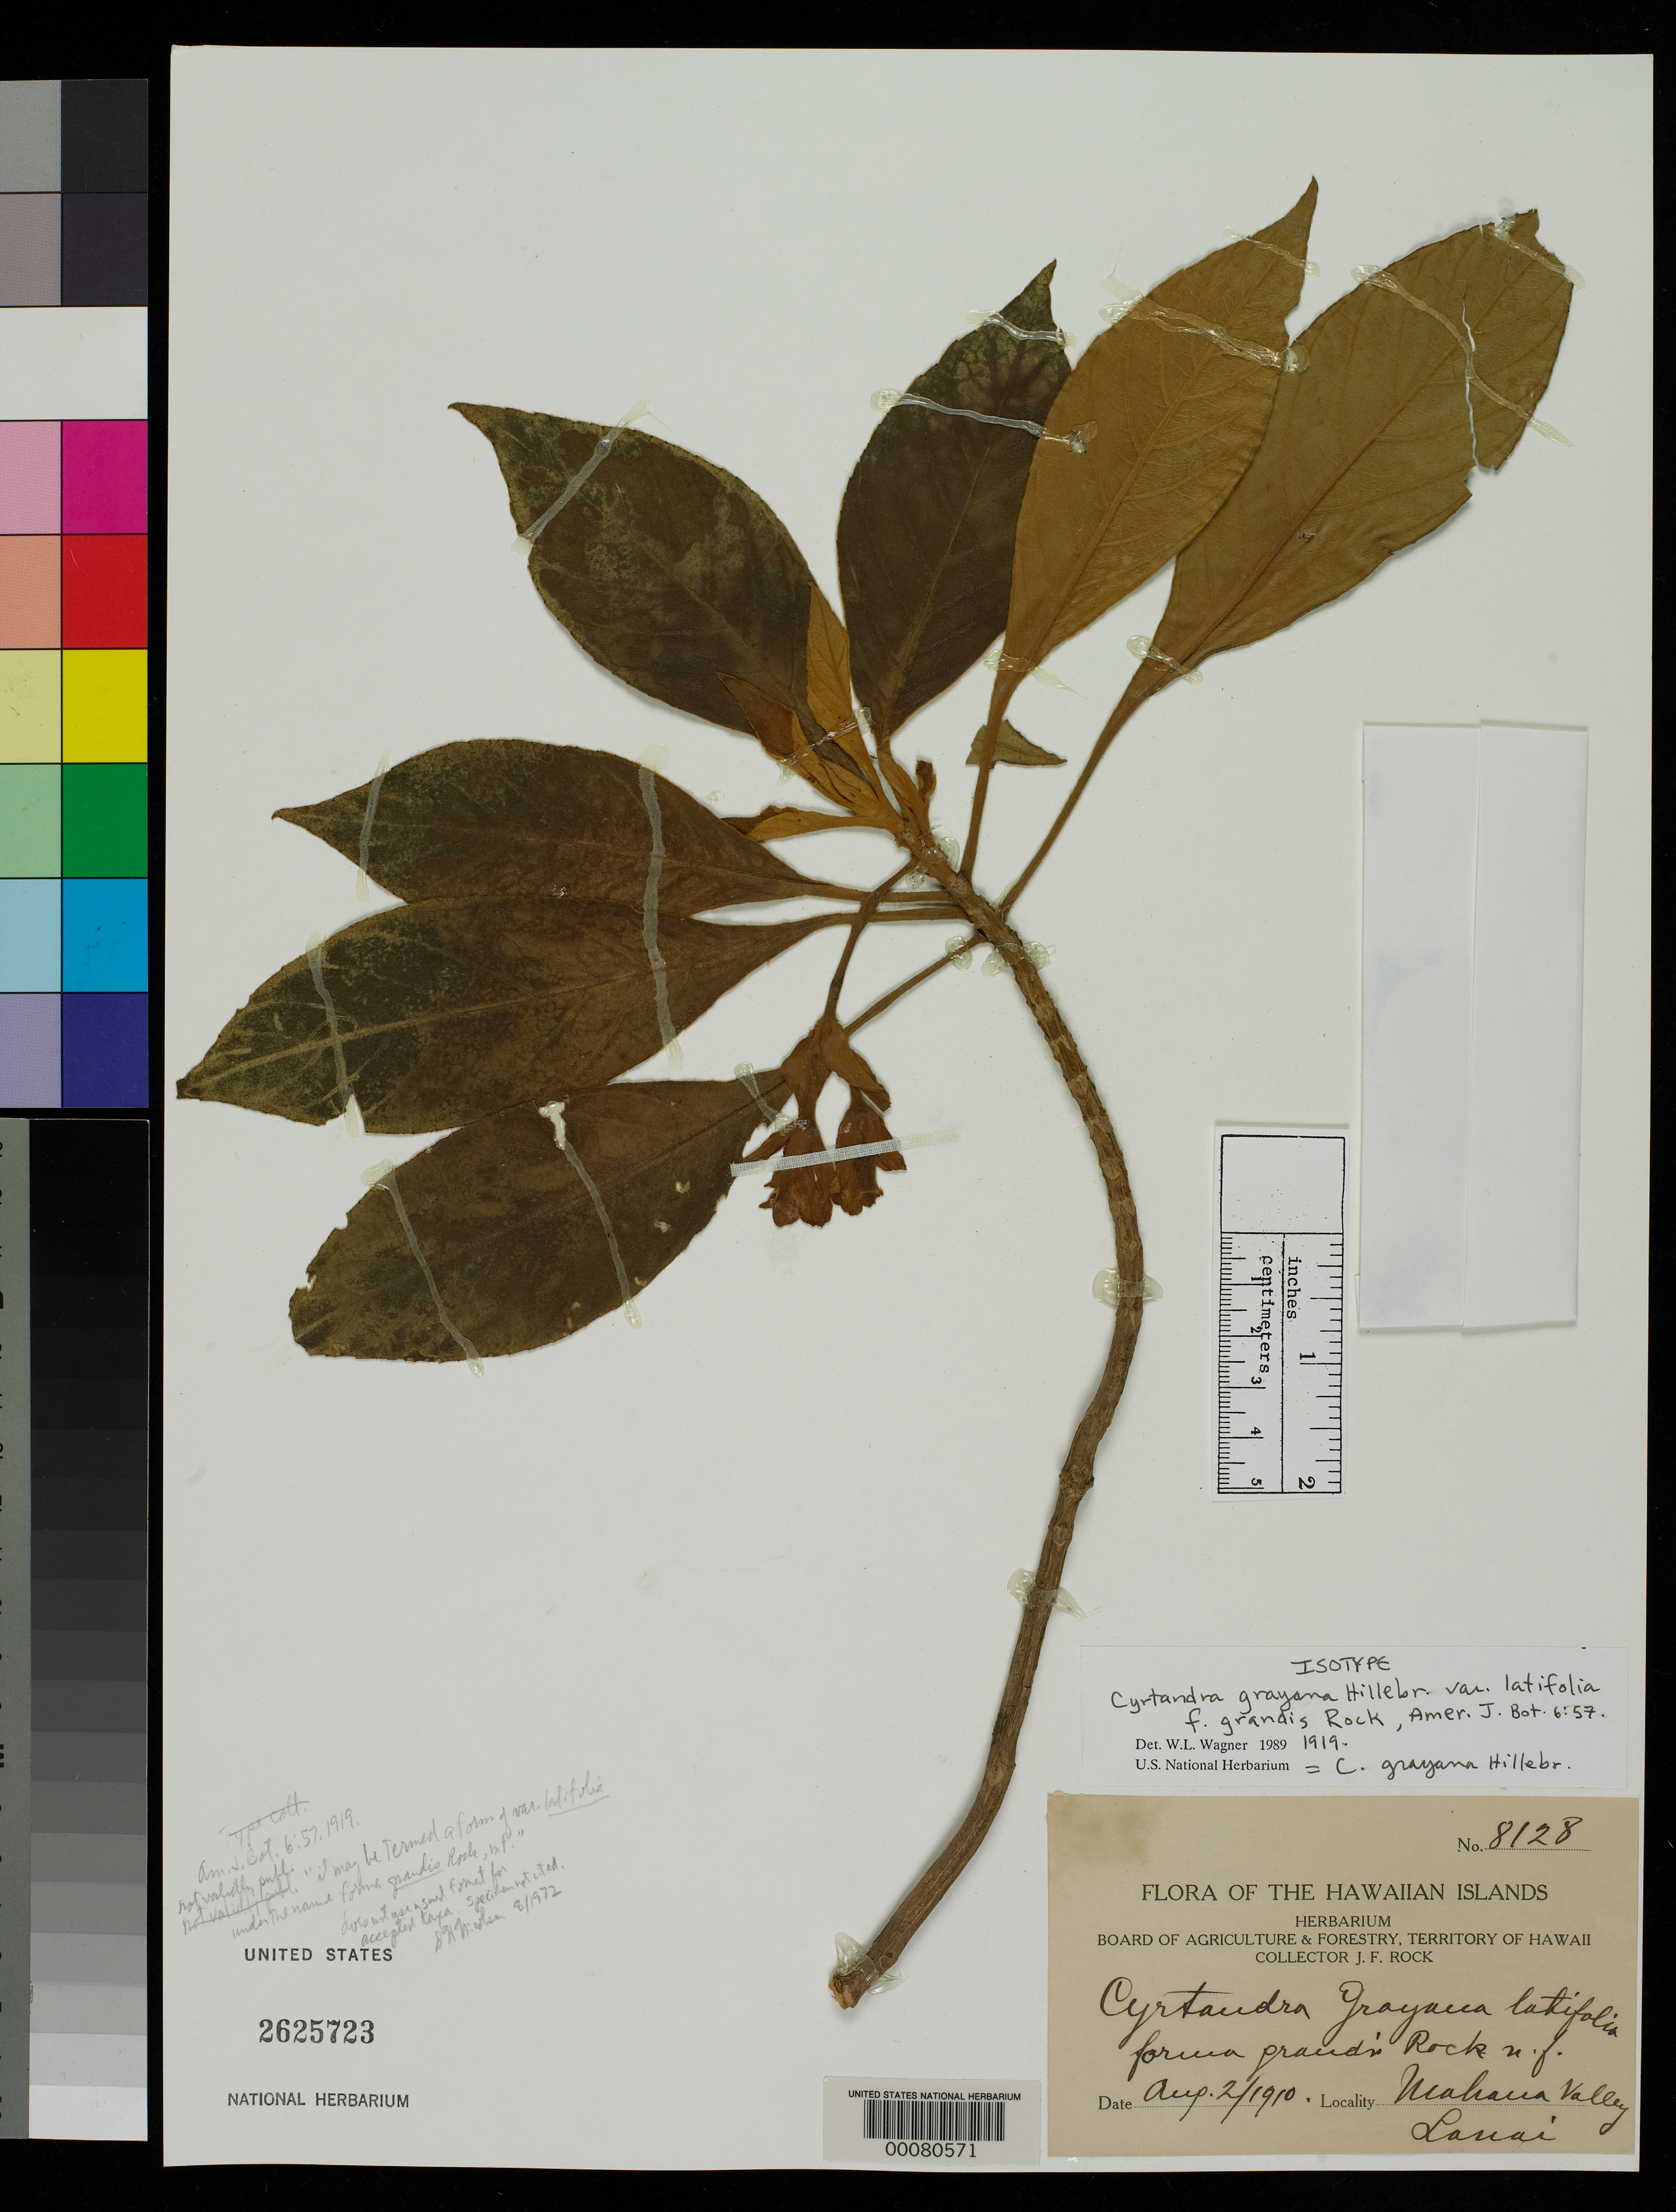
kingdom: Plantae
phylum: Tracheophyta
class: Magnoliopsida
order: Lamiales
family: Gesneriaceae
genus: Cyrtandra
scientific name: Cyrtandra grayana f. grandis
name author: Rock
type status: Isotype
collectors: J. F. Rock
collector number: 8128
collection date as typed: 02 Aug 1910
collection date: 1910-08-02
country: United States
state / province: Hawaii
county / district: Maui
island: Lana'i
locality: Mahaua Valley, Lanai.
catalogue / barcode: US 2625723